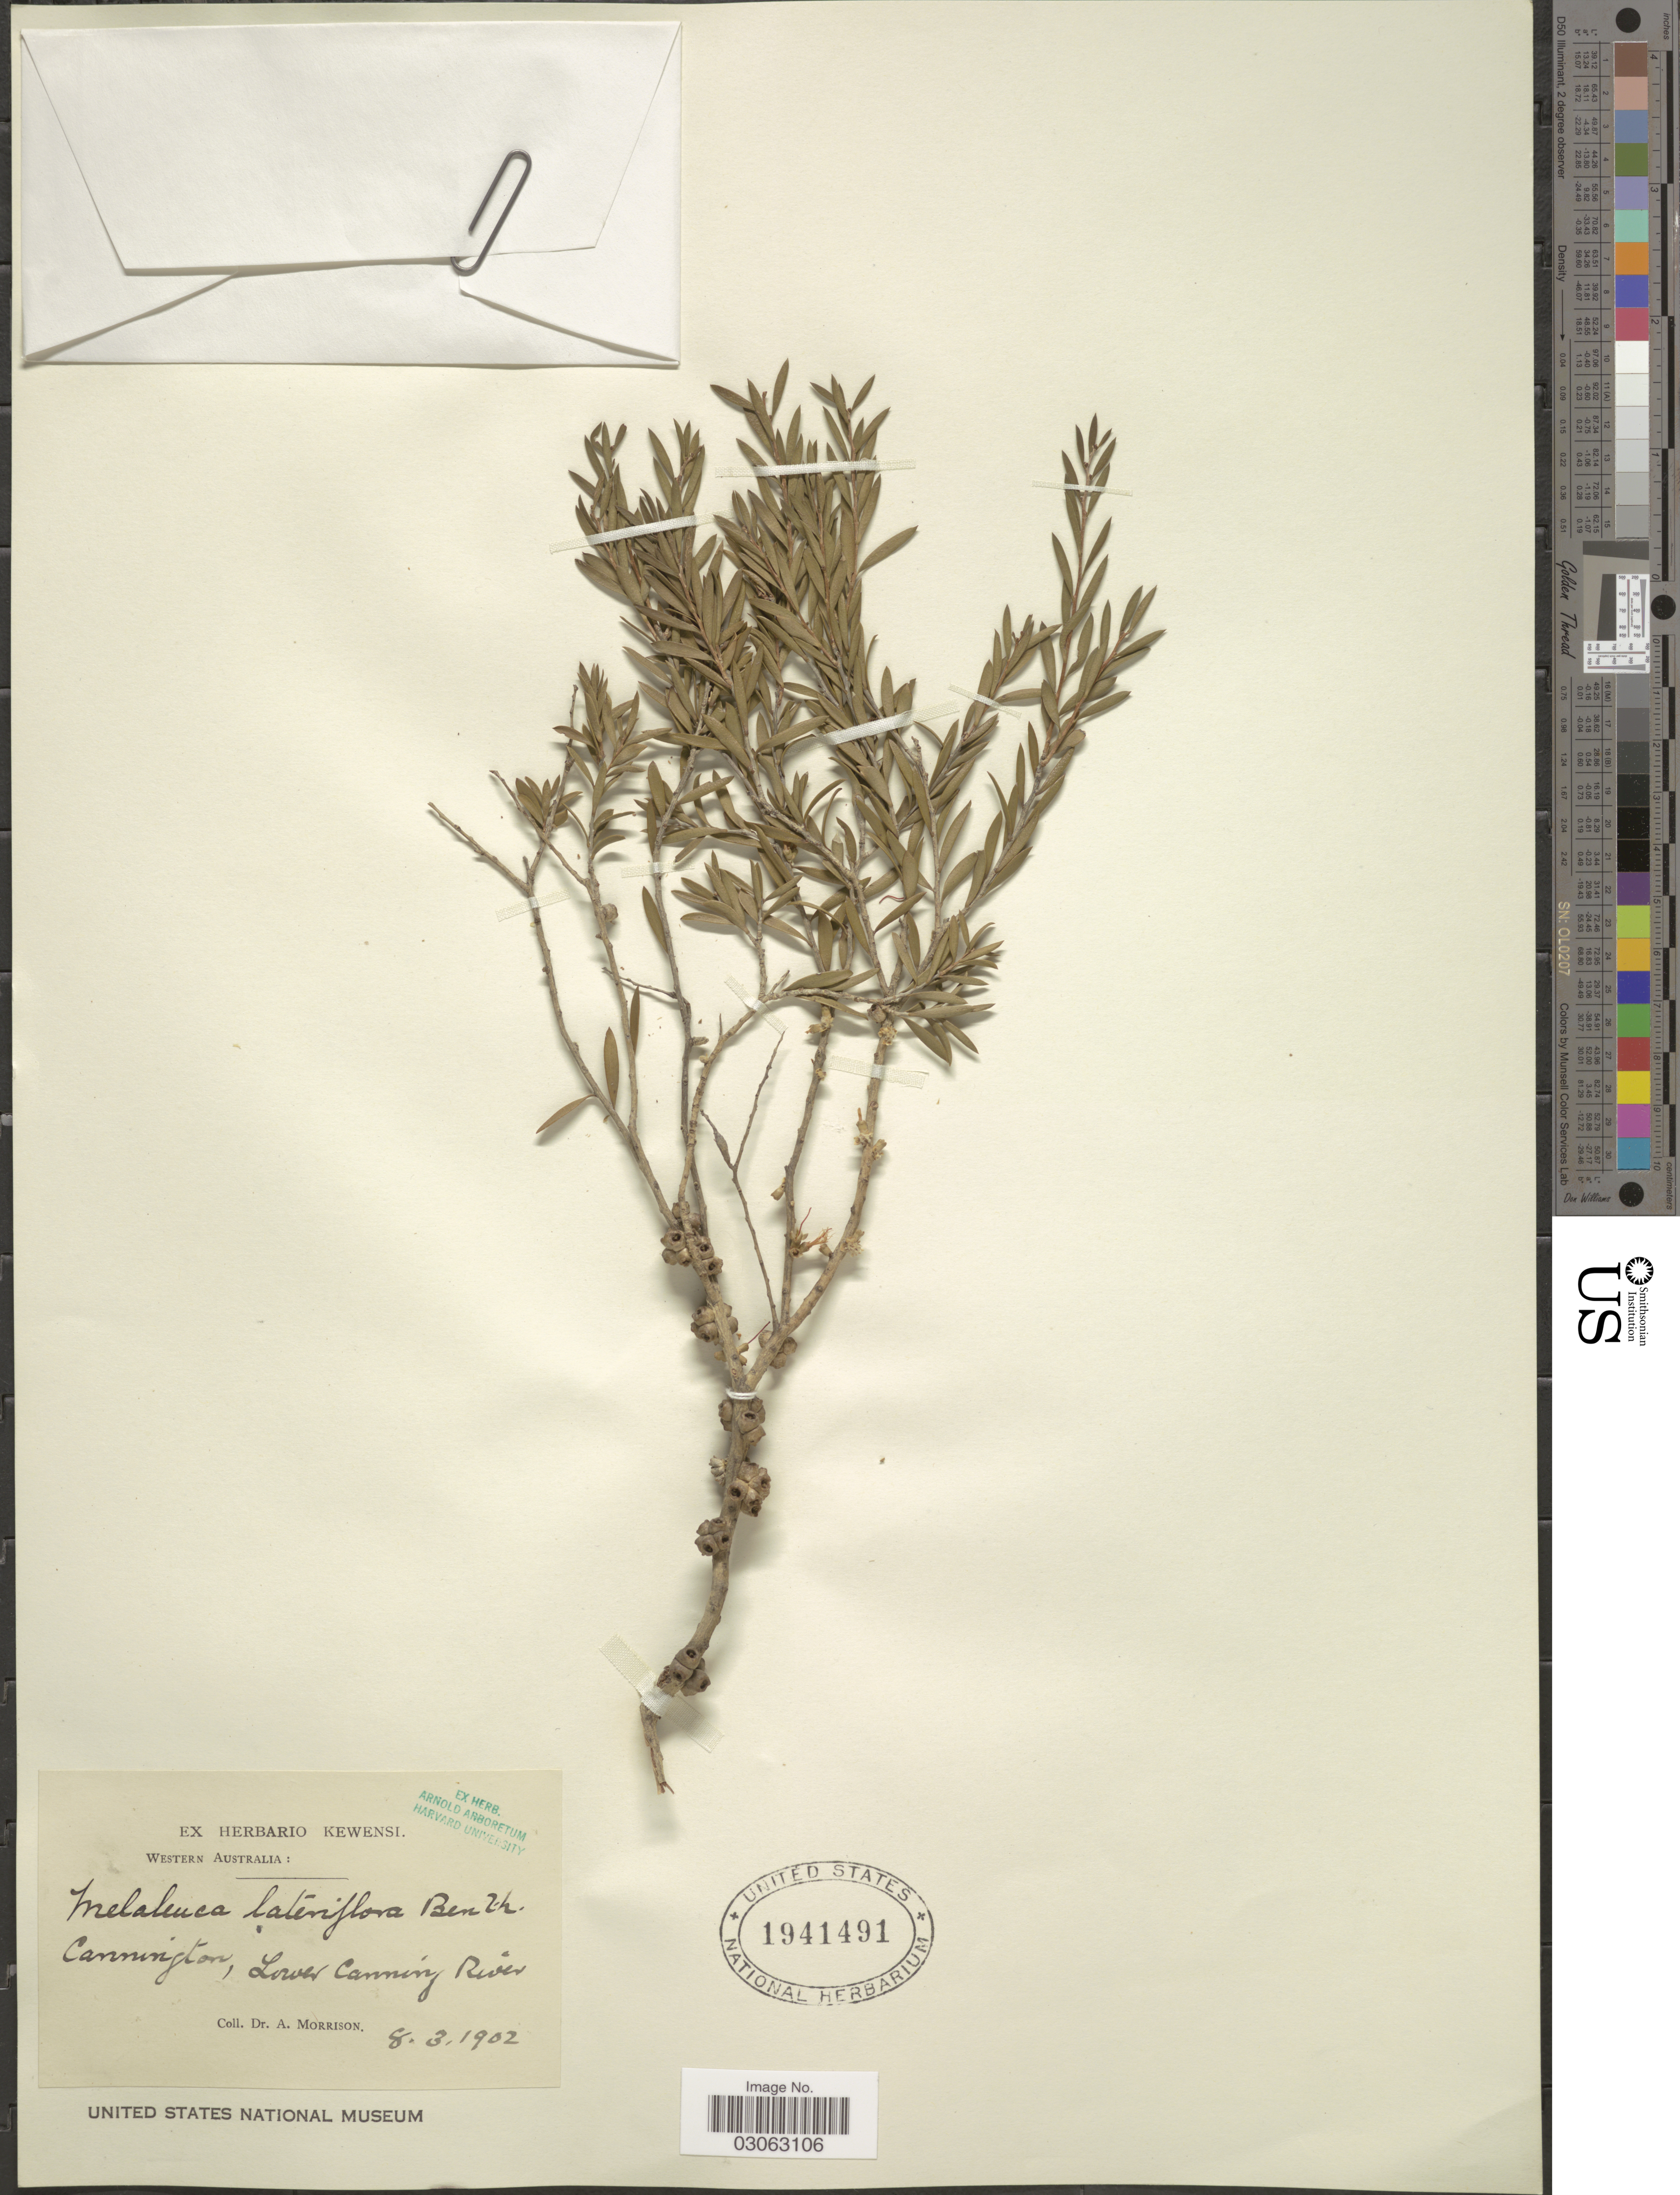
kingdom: Plantae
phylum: Tracheophyta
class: Magnoliopsida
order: Myrtales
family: Myrtaceae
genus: Melaleuca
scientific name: Melaleuca lateriflora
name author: Benth.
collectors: A. Morrison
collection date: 1902-03-08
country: Australia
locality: Cannington, Lower Canning River.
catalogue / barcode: US 1941491